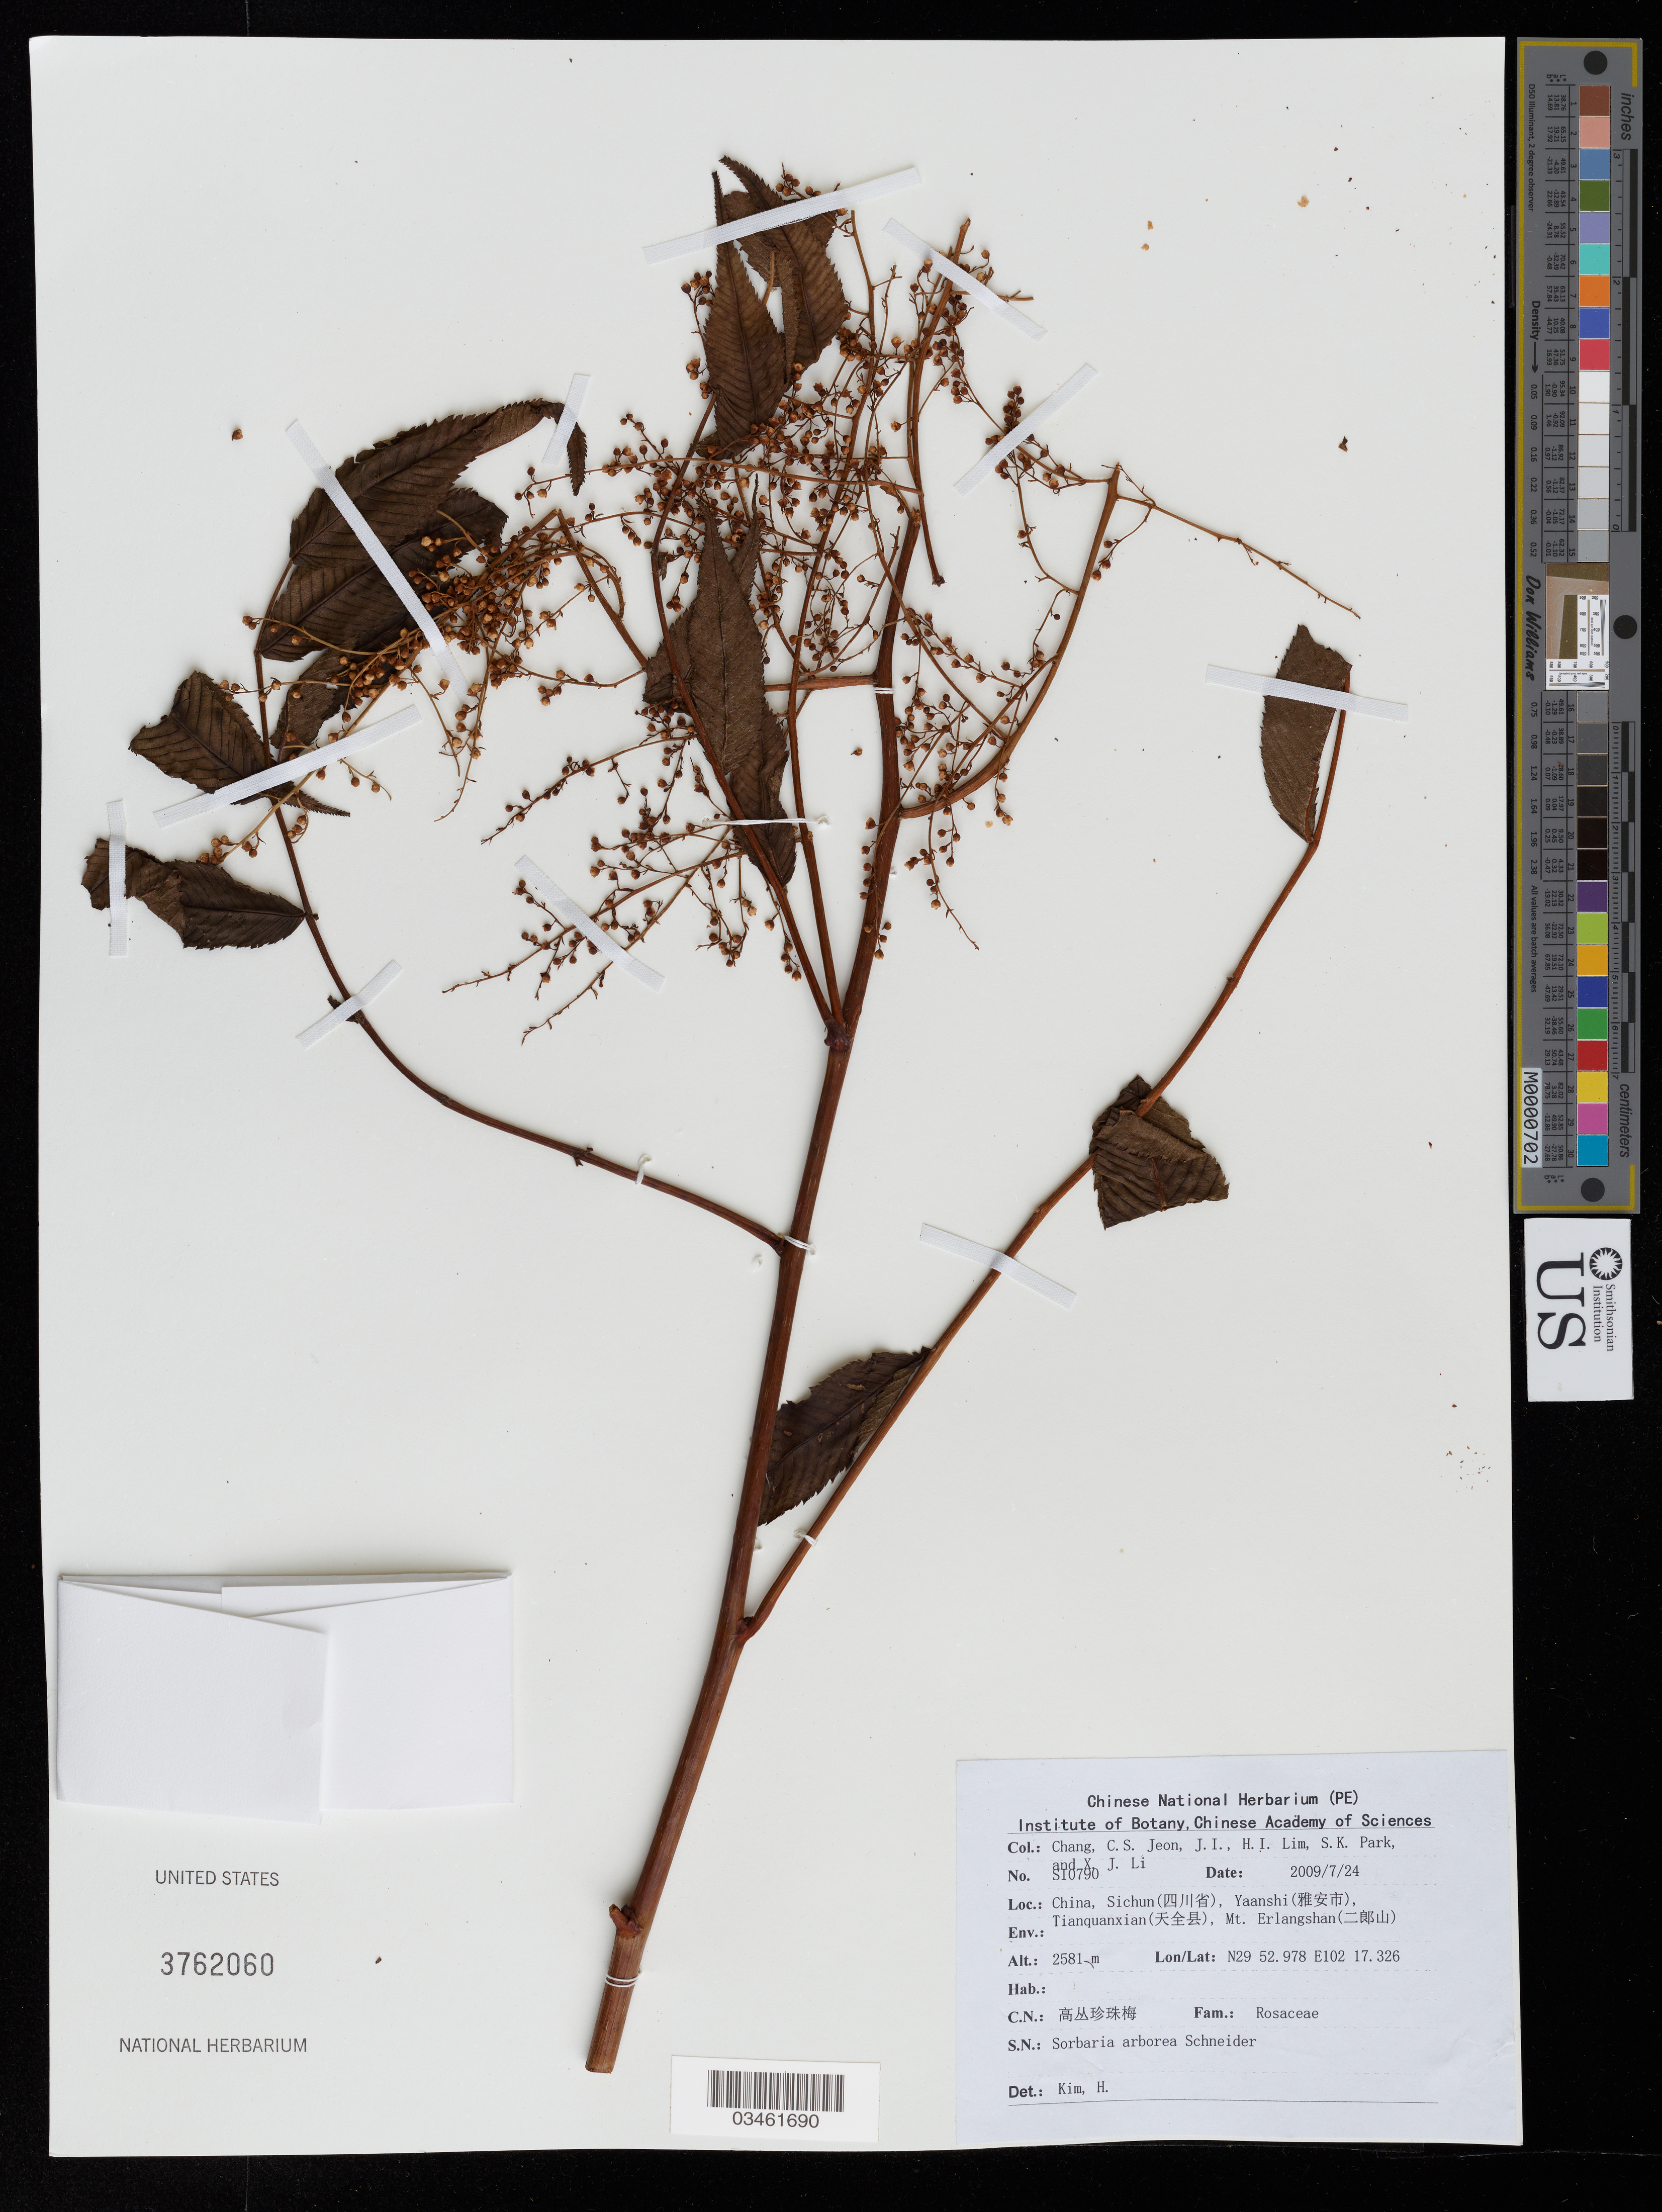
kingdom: Plantae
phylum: Tracheophyta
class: Magnoliopsida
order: Rosales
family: Rosaceae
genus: Sorbaria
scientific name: Sorbaria arborea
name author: C.K. Schneid.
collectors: C. S. Chang, J. Jeon, H. Lim, S. Park & X. Li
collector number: S10790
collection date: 2009-07-24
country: China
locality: Sichun (X), Yaanshi (X), Tianquanxian (X), Mt. Erlangshan (X).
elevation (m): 2581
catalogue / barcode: US 3762060